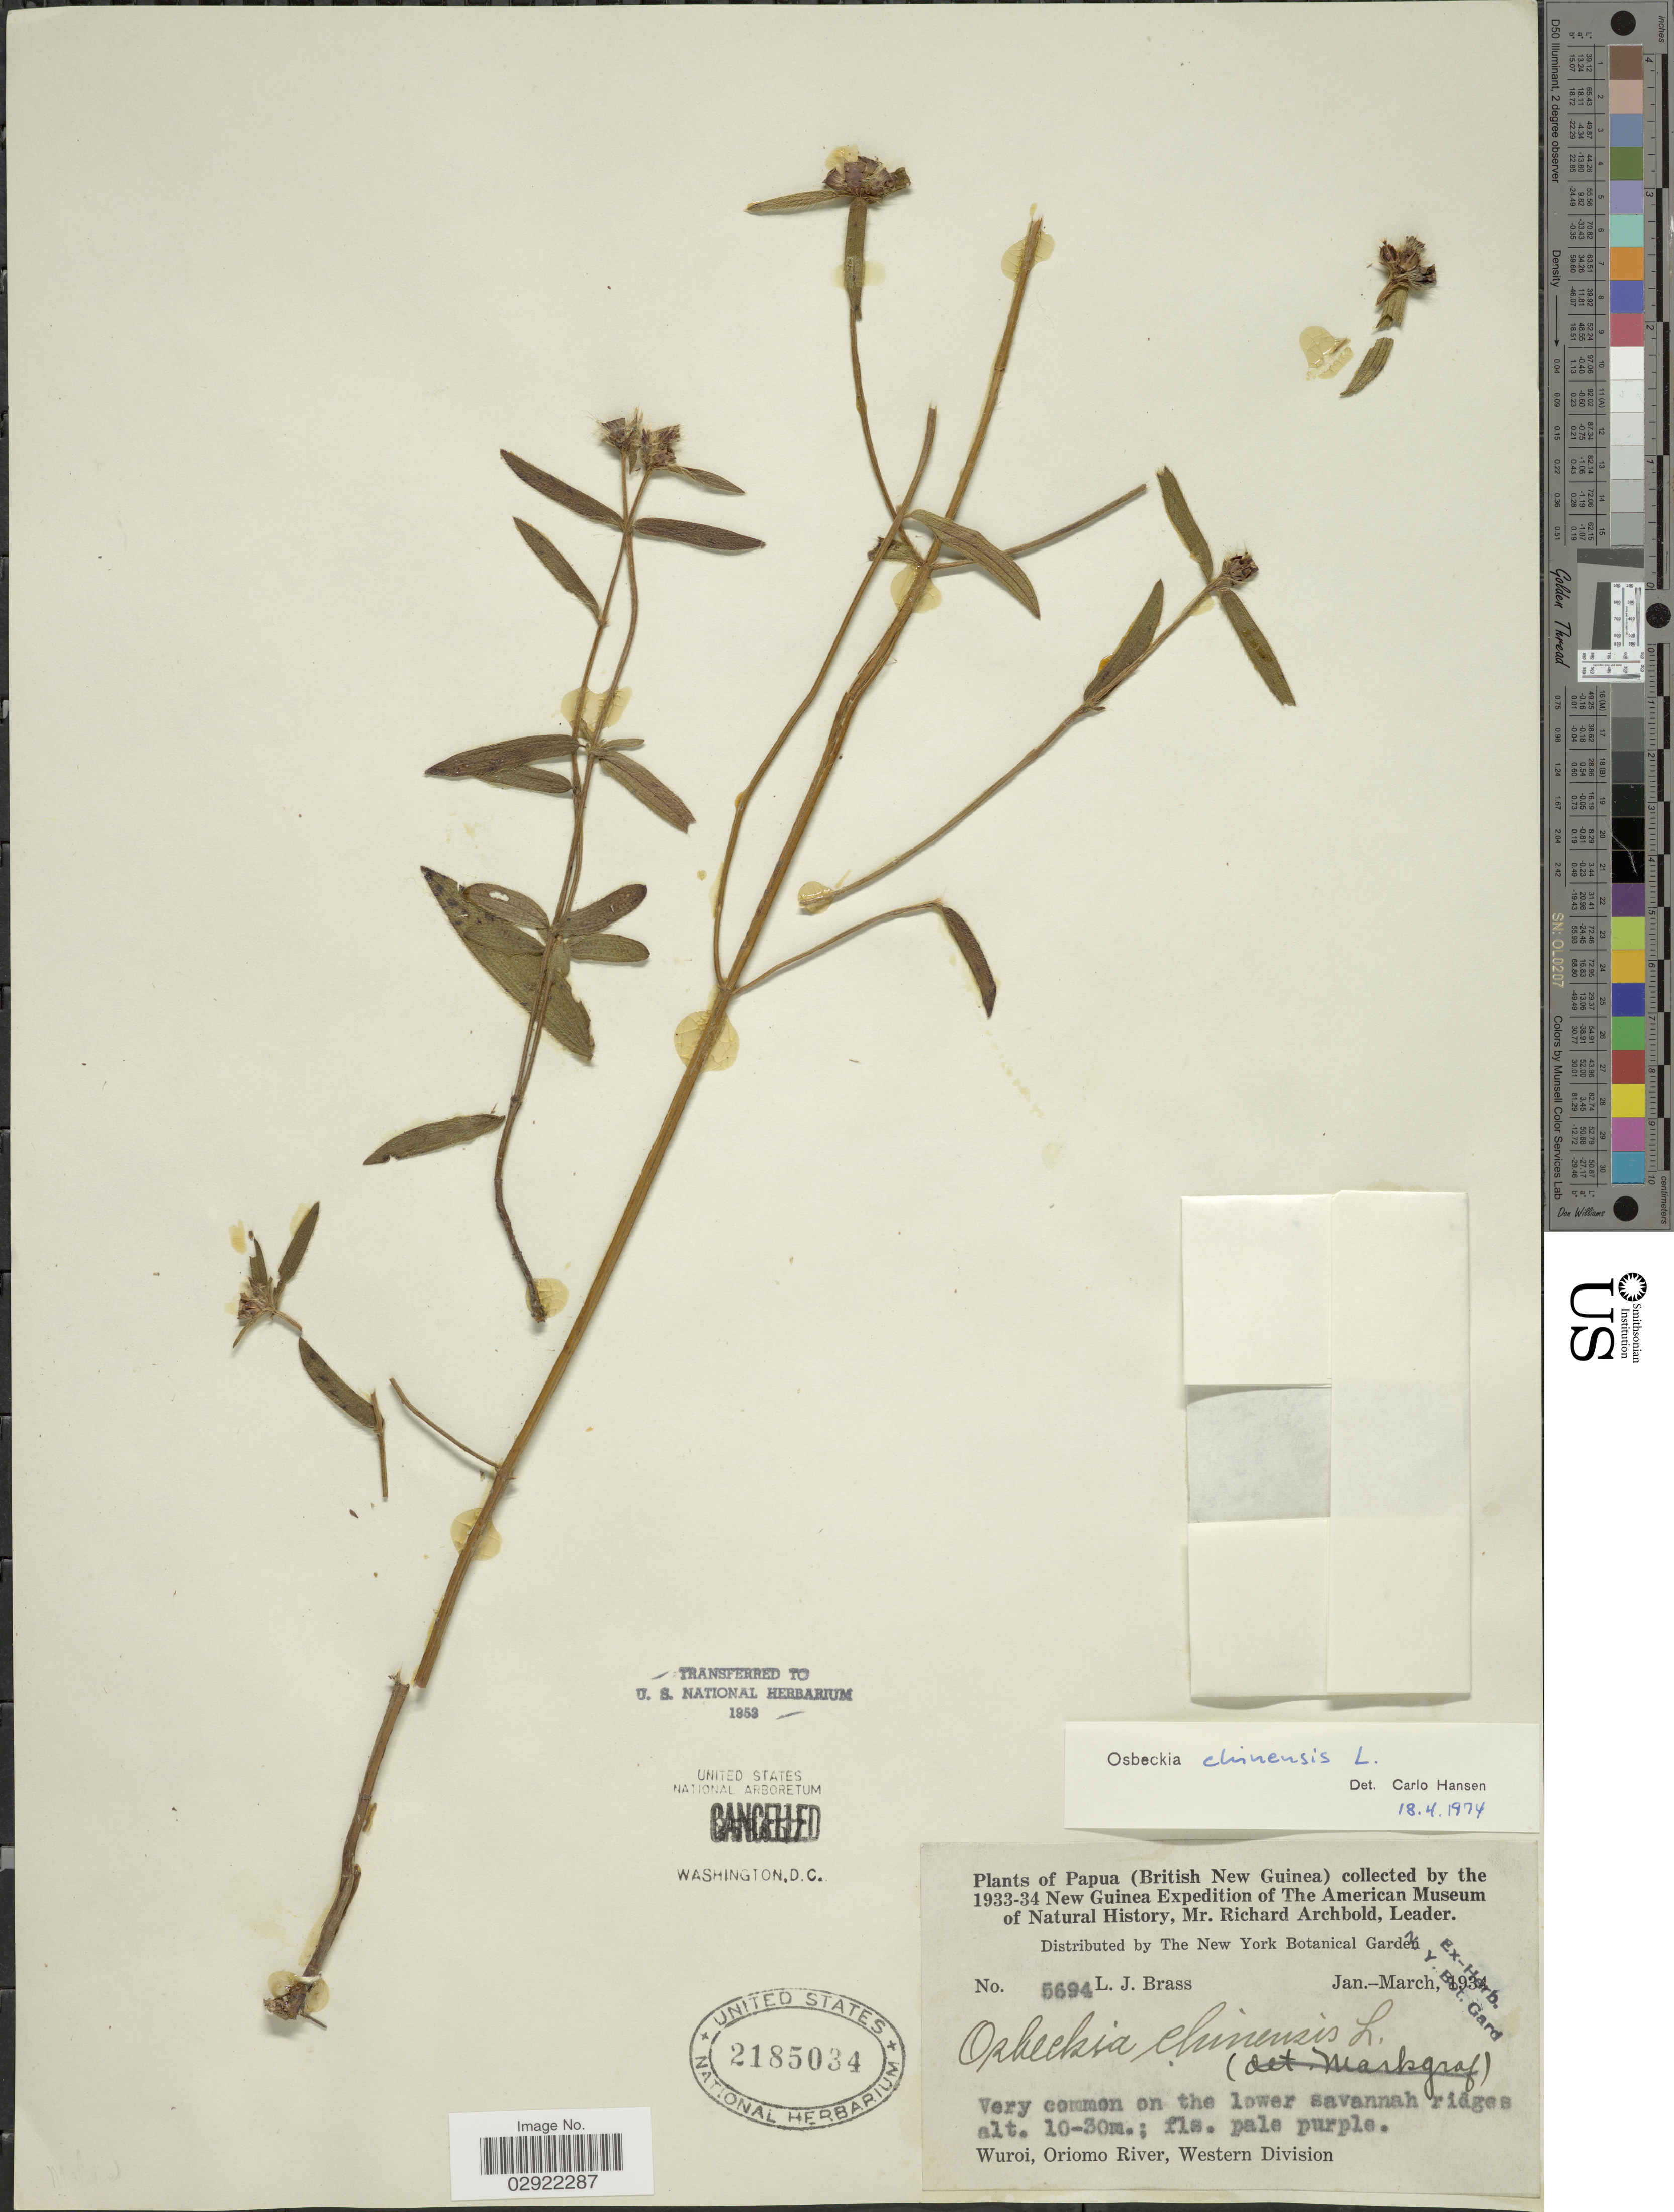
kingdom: Plantae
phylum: Tracheophyta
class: Magnoliopsida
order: Myrtales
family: Melastomataceae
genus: Osbeckia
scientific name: Osbeckia chinensis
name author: L.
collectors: L. J. Brass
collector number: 5694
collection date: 1934-01/1934-03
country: Papua New Guinea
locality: Papua (British New Guinea). Wuroi, Oriomo River, Western Division.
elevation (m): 10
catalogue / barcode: US 2185034